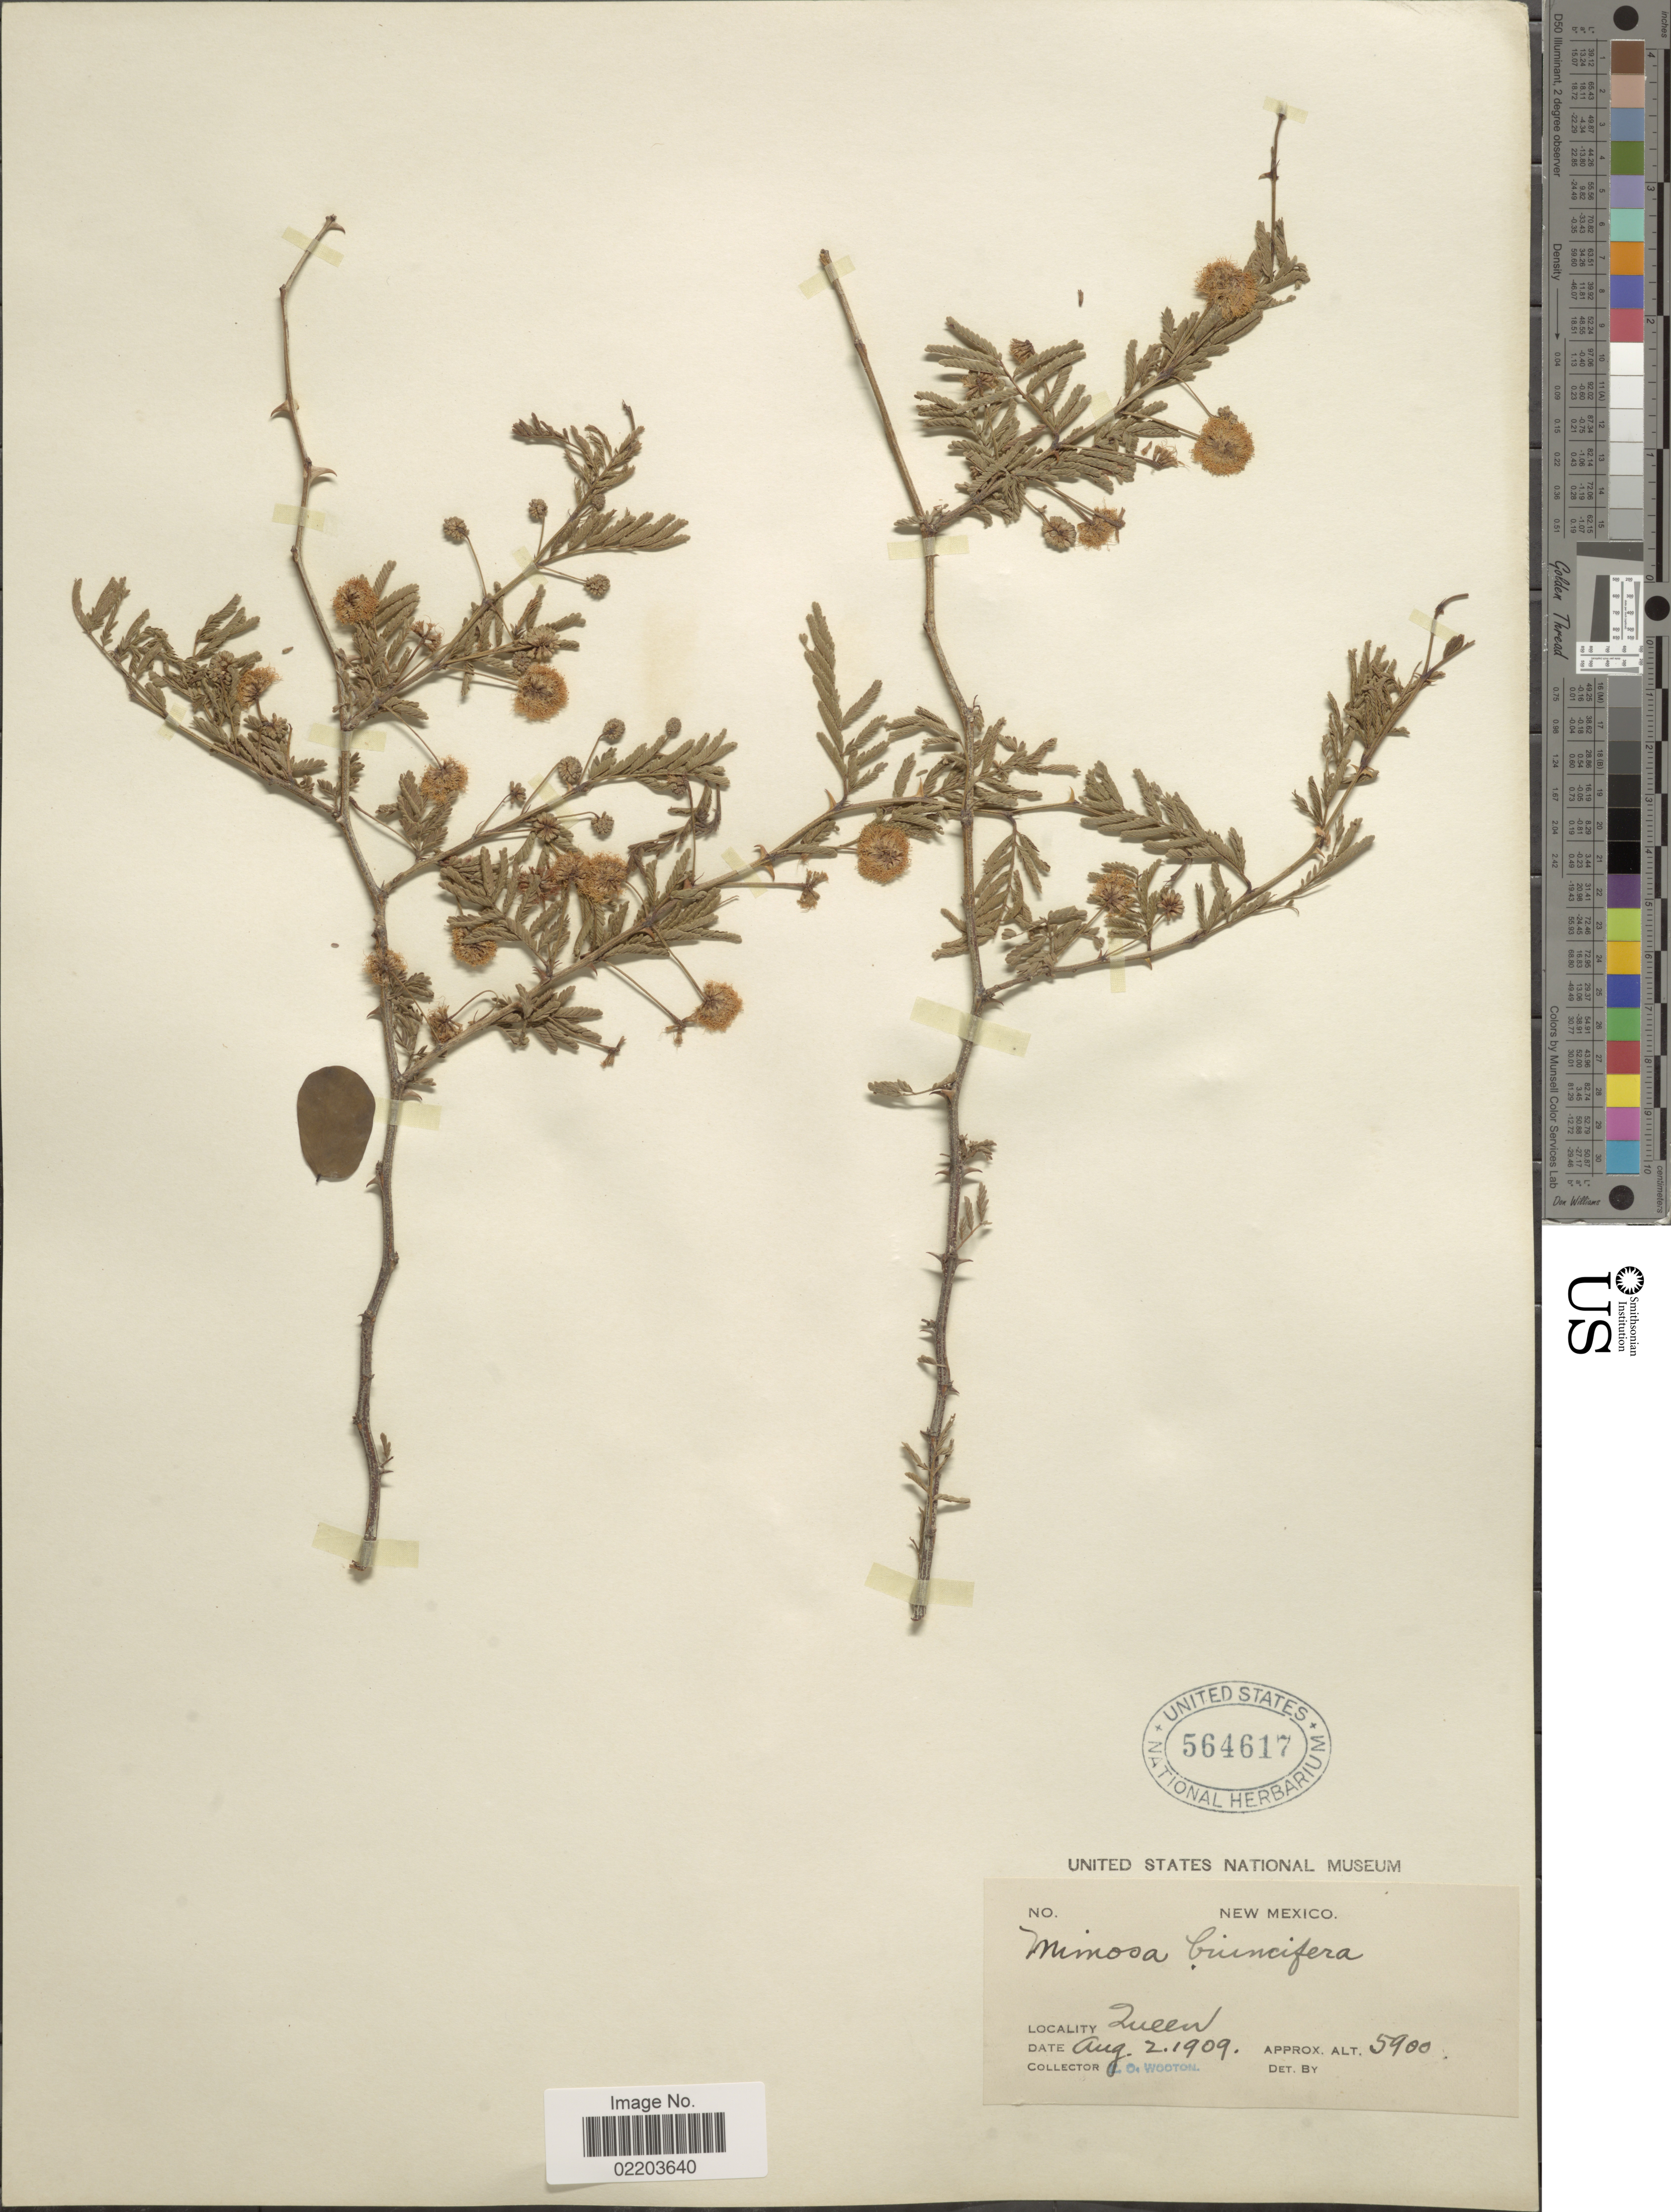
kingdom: Plantae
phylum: Tracheophyta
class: Magnoliopsida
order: Fabales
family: Fabaceae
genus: Mimosa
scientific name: Mimosa biuncifera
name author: Benth.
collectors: E. O. Wooton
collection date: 1909-08-02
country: United States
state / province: New Mexico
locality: Zueen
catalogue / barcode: US 564617